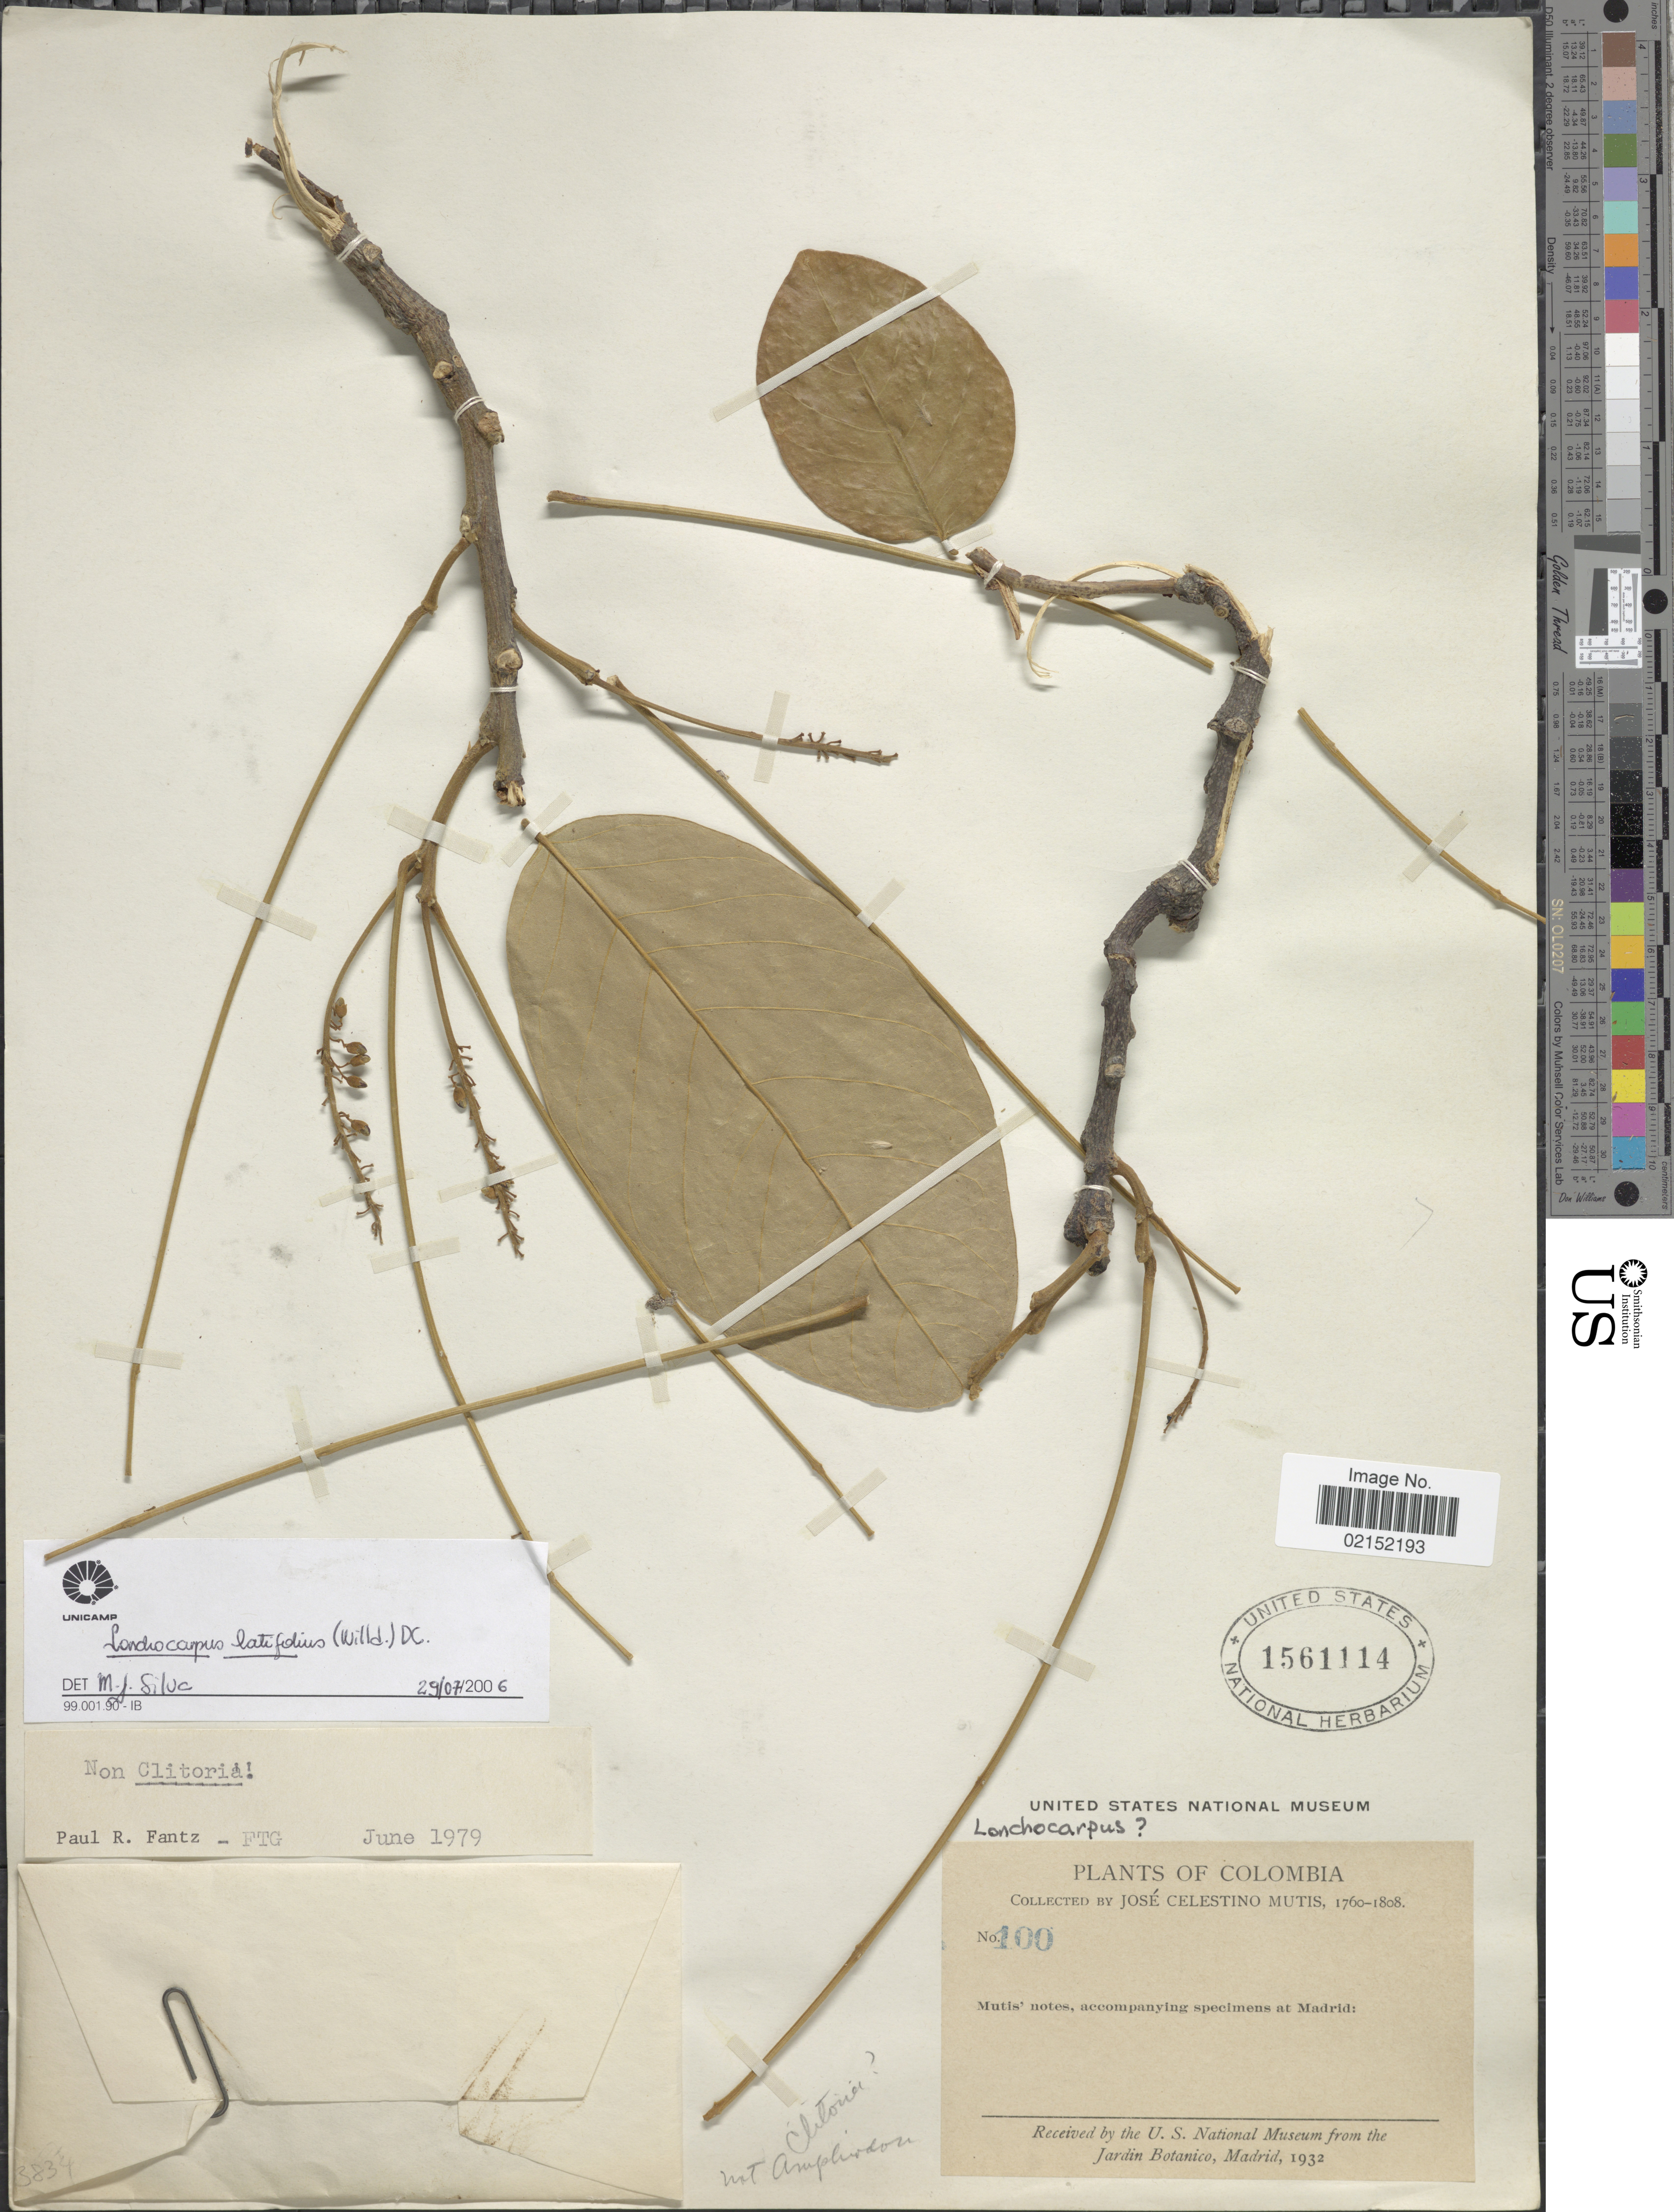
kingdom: Plantae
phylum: Tracheophyta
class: Magnoliopsida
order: Fabales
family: Fabaceae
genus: Lonchocarpus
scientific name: Lonchocarpus latifolius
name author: (Willd.) Kunth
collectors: J. C. B. Mutis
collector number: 400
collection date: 1760/1808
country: Colombia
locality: Colombia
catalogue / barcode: US 1561114